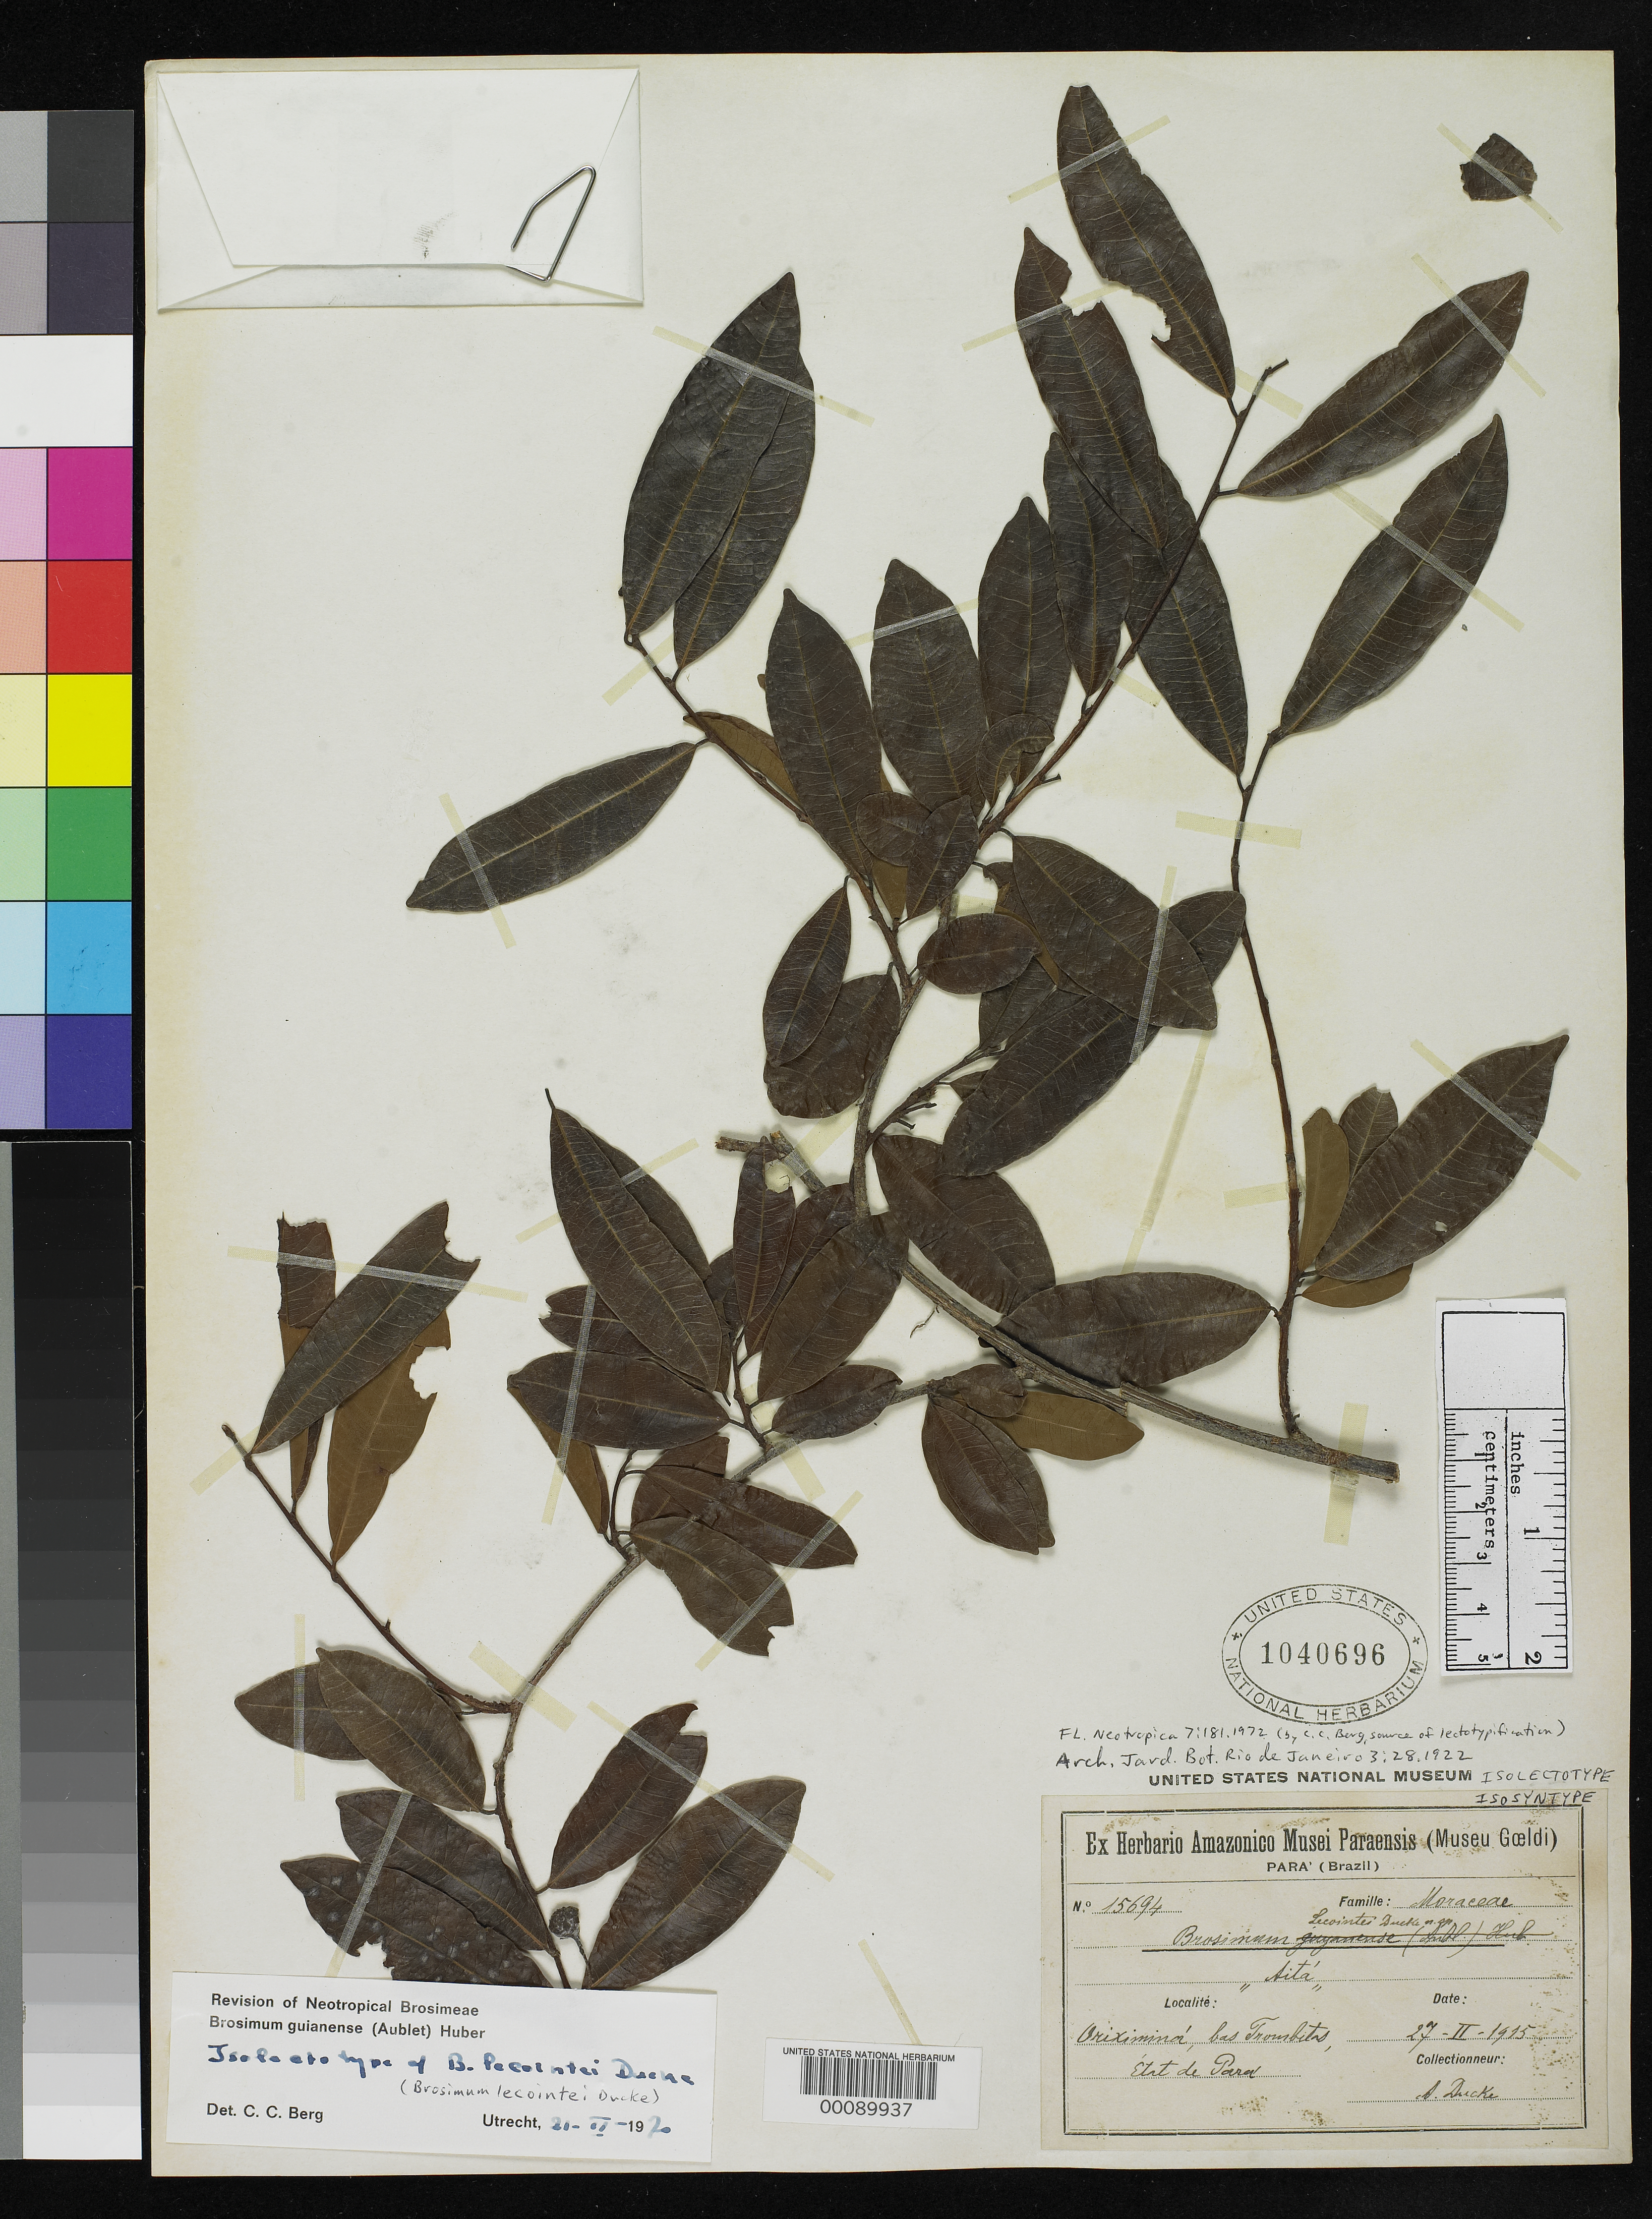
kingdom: Plantae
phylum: Tracheophyta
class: Magnoliopsida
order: Rosales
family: Moraceae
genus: Brosimum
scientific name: Brosimum lecointei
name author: Ducke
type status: Isolectotype; Isosyntype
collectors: A. Ducke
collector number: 15694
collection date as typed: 27 Feb 1915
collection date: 1915-02-27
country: Brazil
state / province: Pará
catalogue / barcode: US 1040696